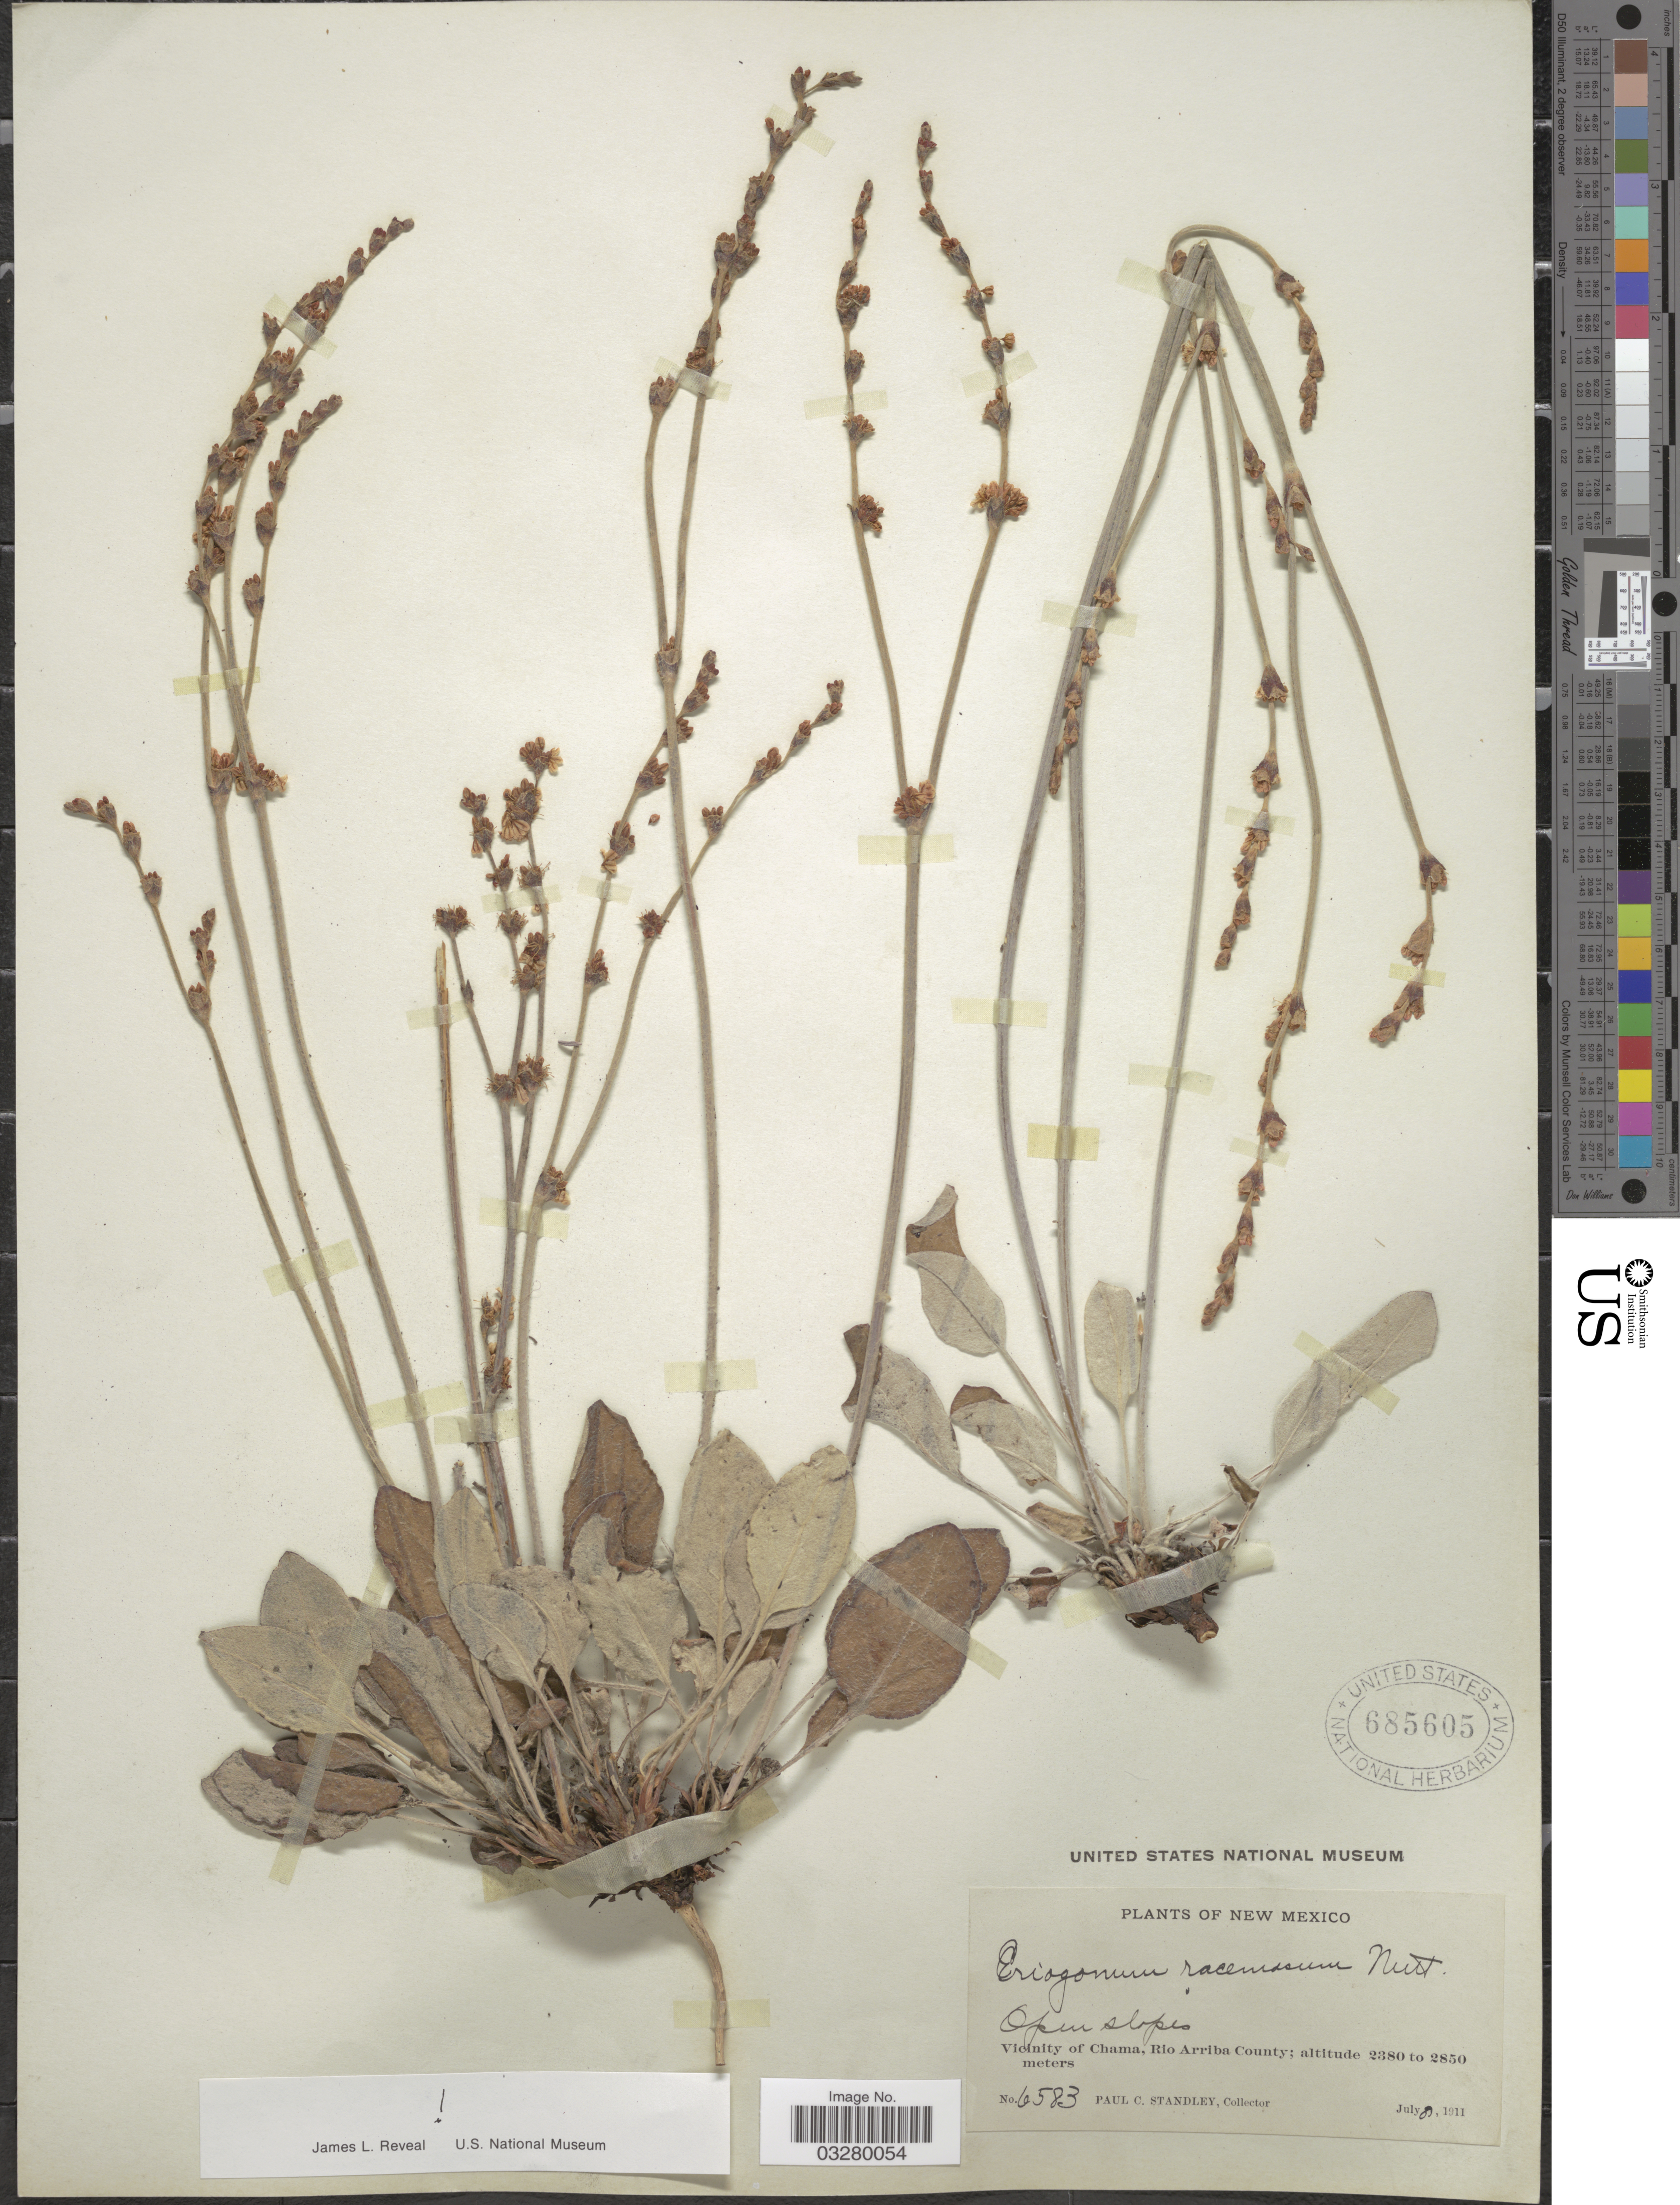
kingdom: Plantae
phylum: Tracheophyta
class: Magnoliopsida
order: Caryophyllales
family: Polygonaceae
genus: Eriogonum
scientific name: Eriogonum racemosum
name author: Nutt.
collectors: P. C. Standley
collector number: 6583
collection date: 1911-07-08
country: United States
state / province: New Mexico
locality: Vicinity of Chama, Rio Arriba County.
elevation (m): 2380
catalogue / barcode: US 685605